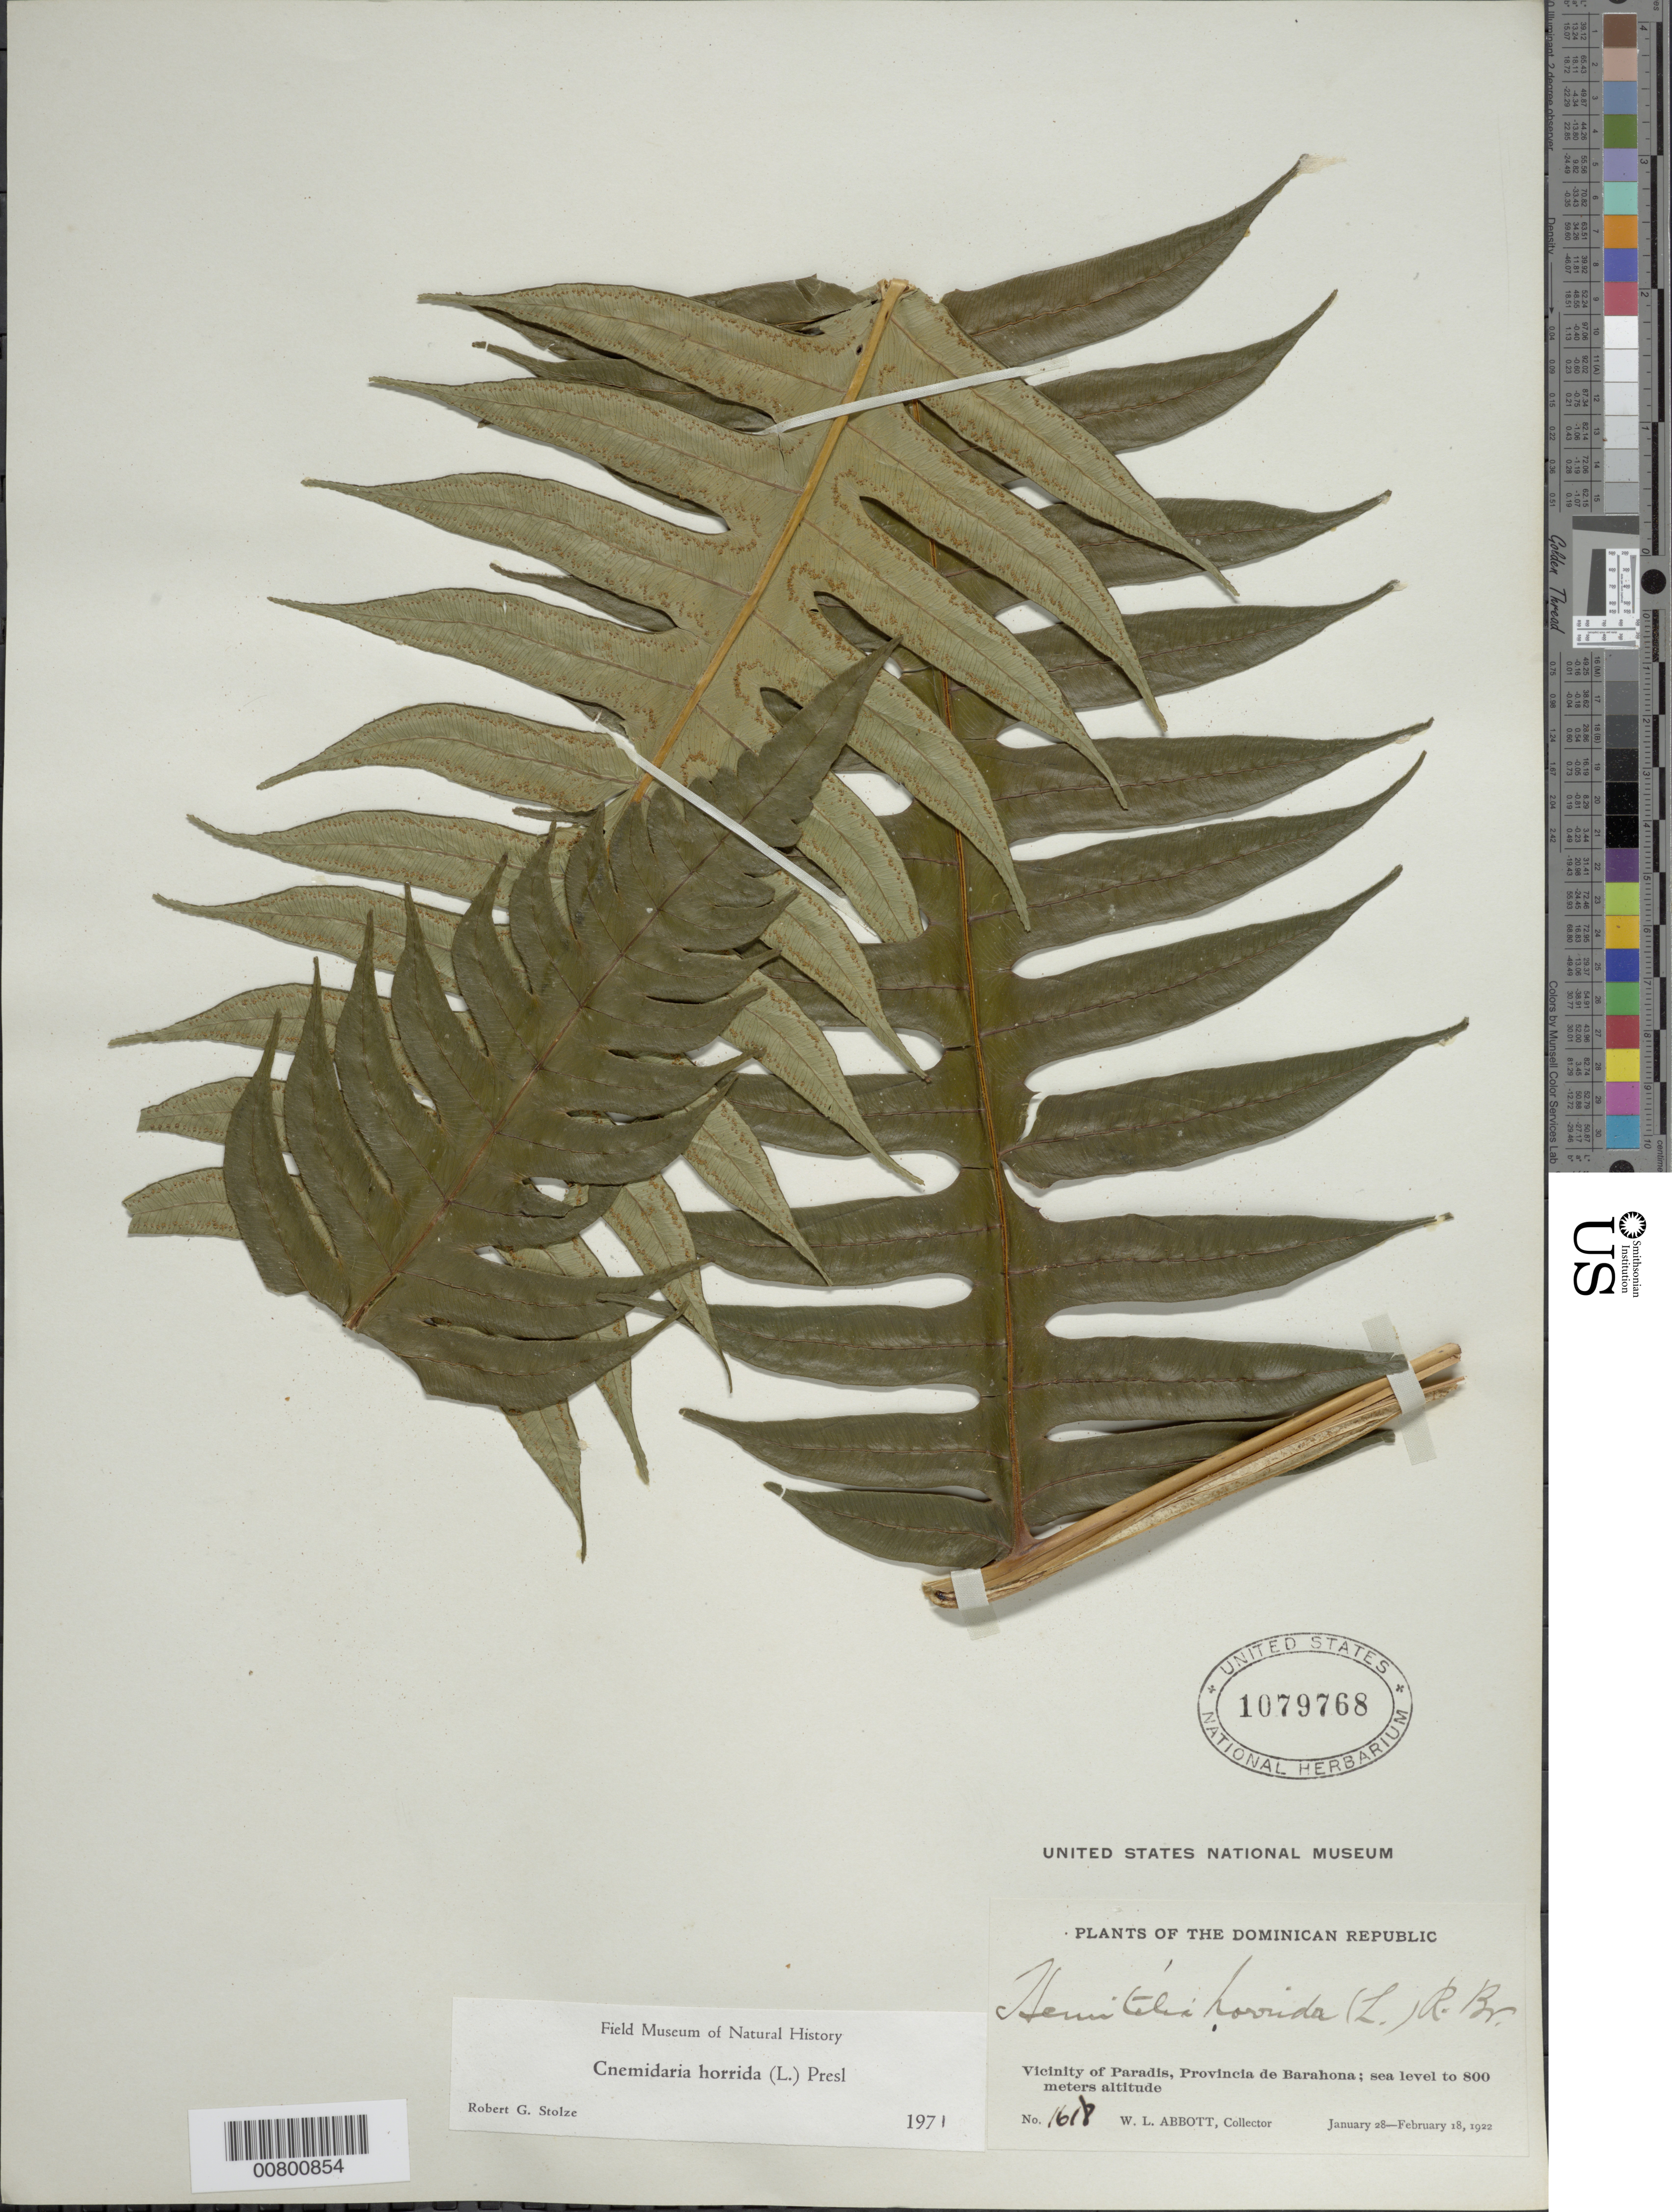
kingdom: Plantae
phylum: Tracheophyta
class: Polypodiopsida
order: Cyatheales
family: Cyatheaceae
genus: Cyathea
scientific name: Cyathea horrida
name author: (L.) Sm.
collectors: W. L. Abbott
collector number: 1618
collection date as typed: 28 Jan 1922 to 18 Feb 1922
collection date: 1922-01-28/1922-02-18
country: Dominican Republic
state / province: Barahona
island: Hispaniola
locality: Paradis vicinity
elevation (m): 0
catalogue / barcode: US 1079768